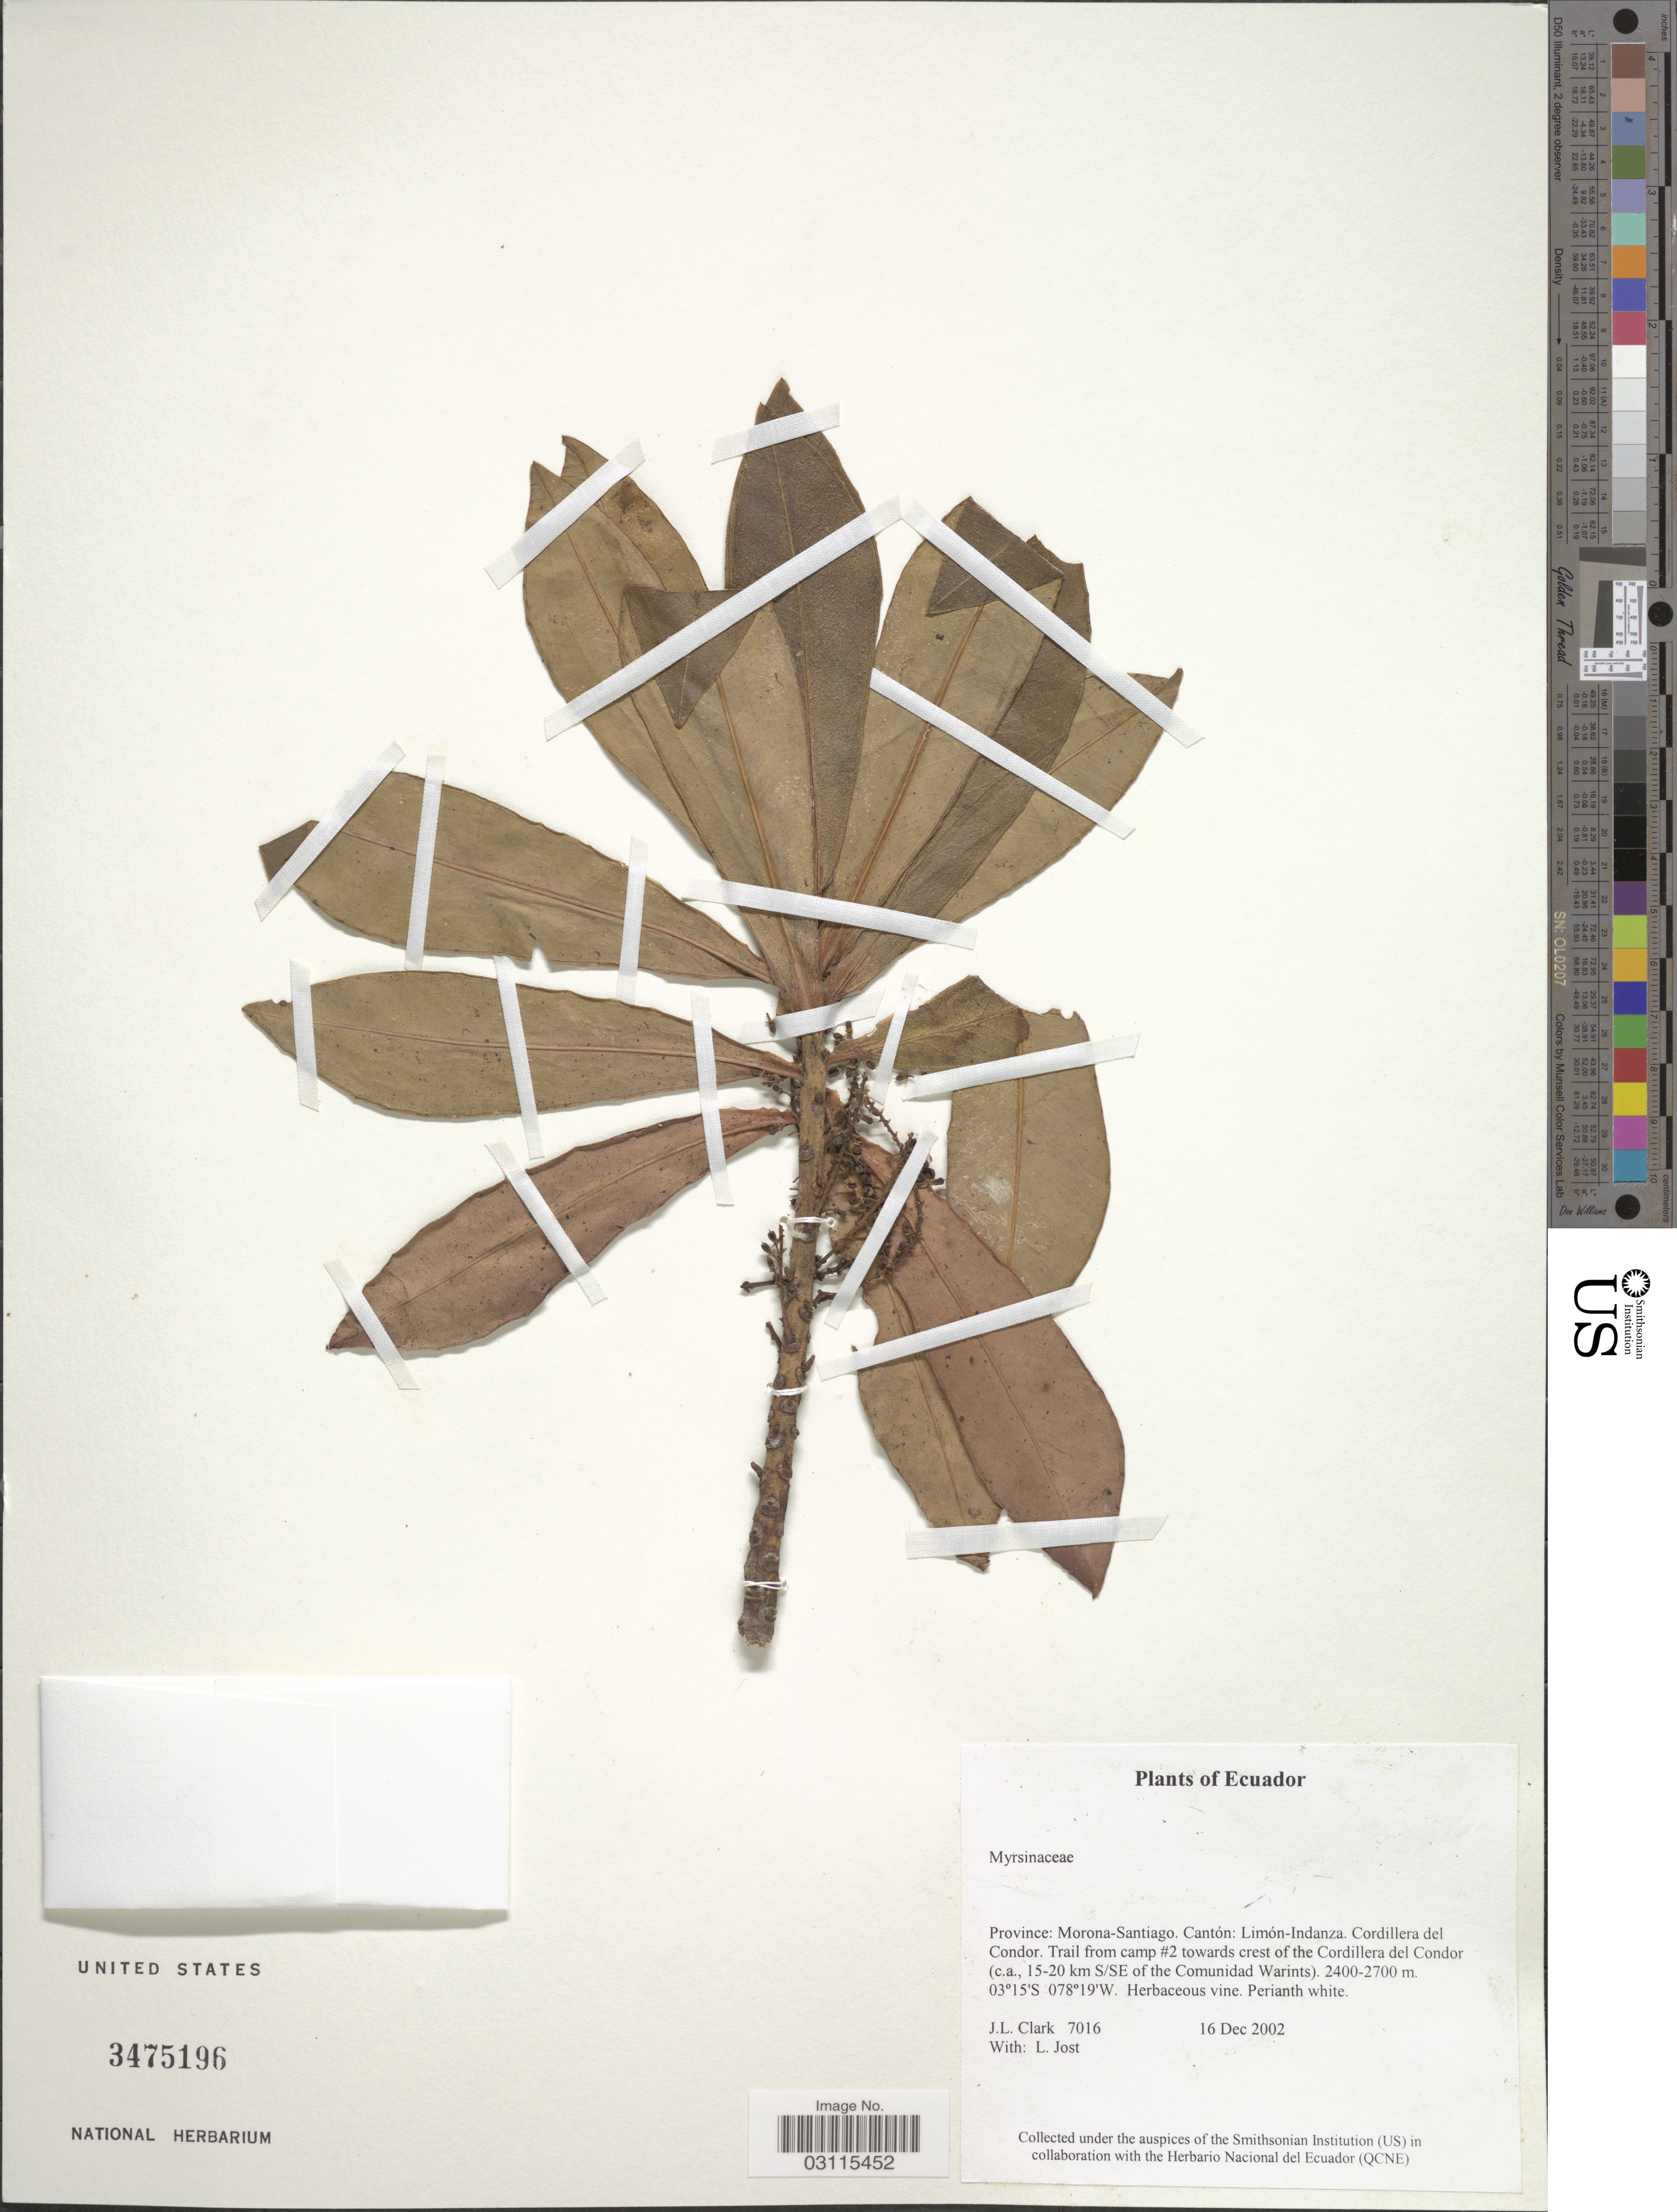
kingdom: Plantae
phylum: Tracheophyta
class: Magnoliopsida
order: Ericales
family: Primulaceae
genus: Cybianthus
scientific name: Cybianthus sp.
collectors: J. L. Clark & L. Jost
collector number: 7016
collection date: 2002-12-16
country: Ecuador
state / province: Morona-Santiago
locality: Province: Morona-Santiago. Cantón: Limón-Indanza. Cordillera del Condor. Trail from camp #2 towards crest of the Cordillera del Condor (ca., 15-20 km S/SE of the Comunidad Warints).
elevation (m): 2400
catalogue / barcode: US 3475196